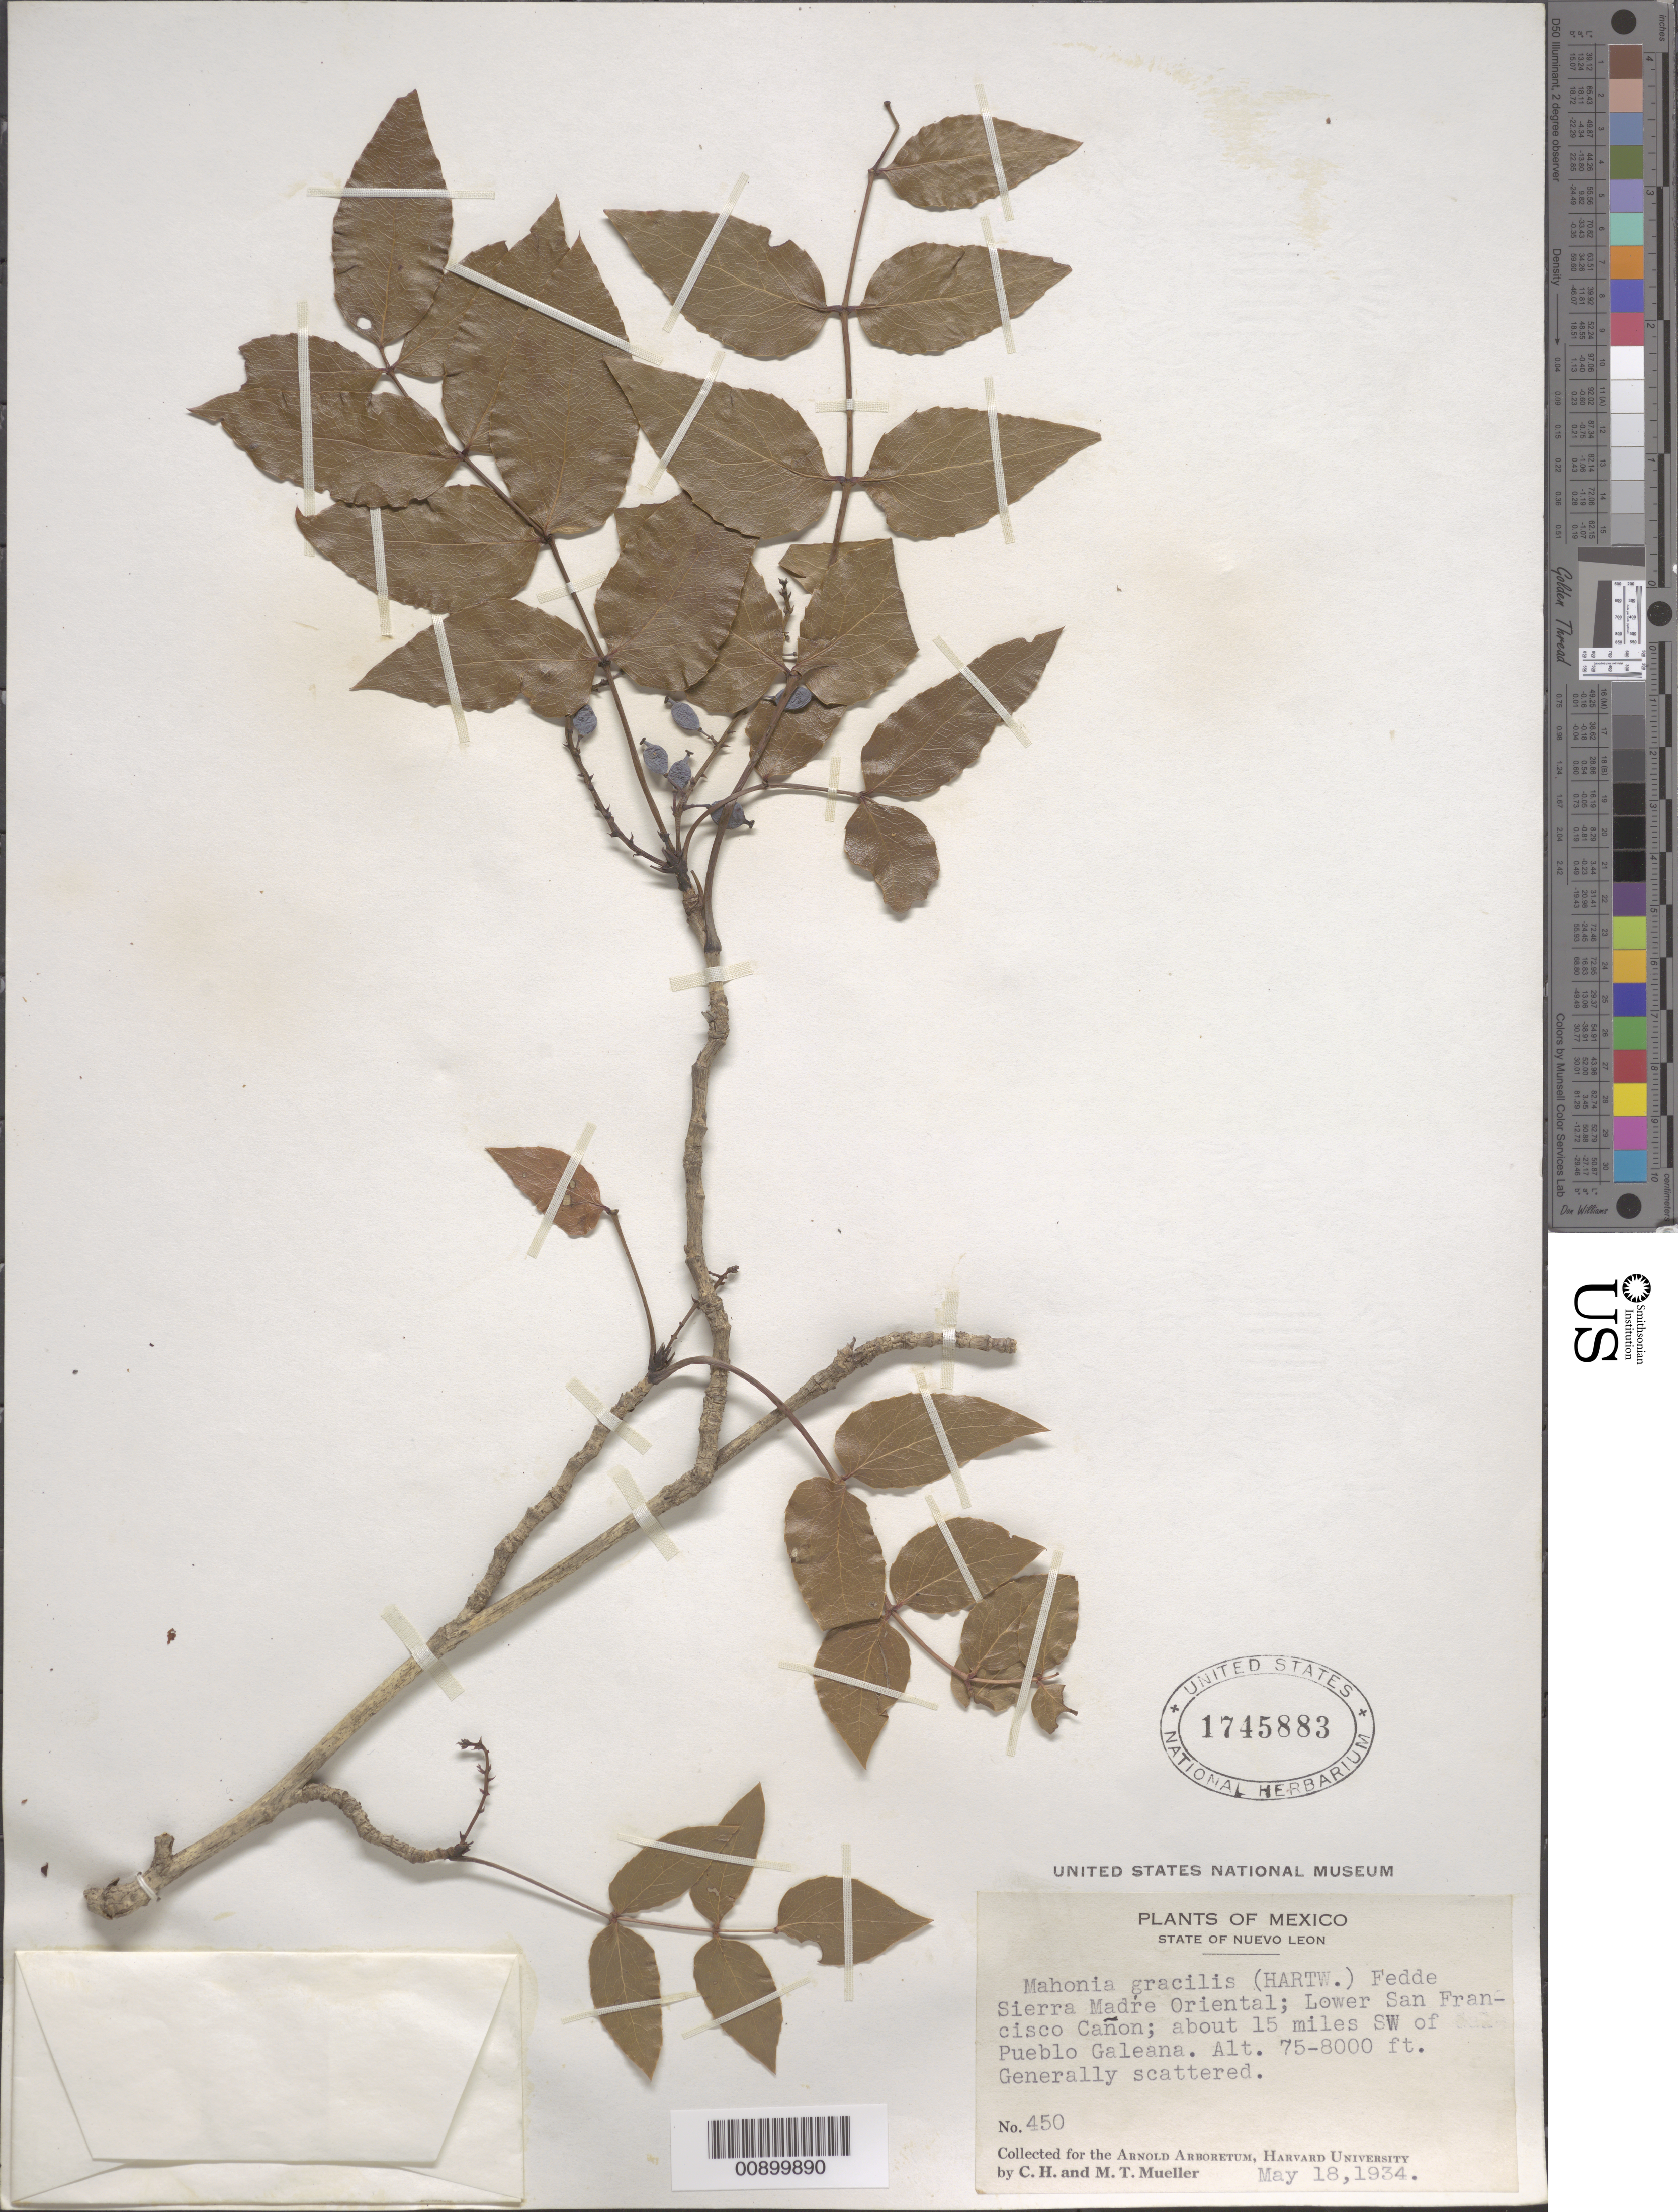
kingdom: Plantae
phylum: Tracheophyta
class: Magnoliopsida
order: Ranunculales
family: Berberidaceae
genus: Mahonia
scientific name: Mahonia gracilis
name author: (Benth.) Fedde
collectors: C. H. Mueller & M. Mueller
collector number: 450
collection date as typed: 18 May 1934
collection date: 1934-05-18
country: Mexico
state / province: Nuevo León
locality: Nuevo León: Sierra Madre Oriental; Lower San Francisco Cañon; about 15 miles SW of Pueblo Galeana.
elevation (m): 2286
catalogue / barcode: US 1745883